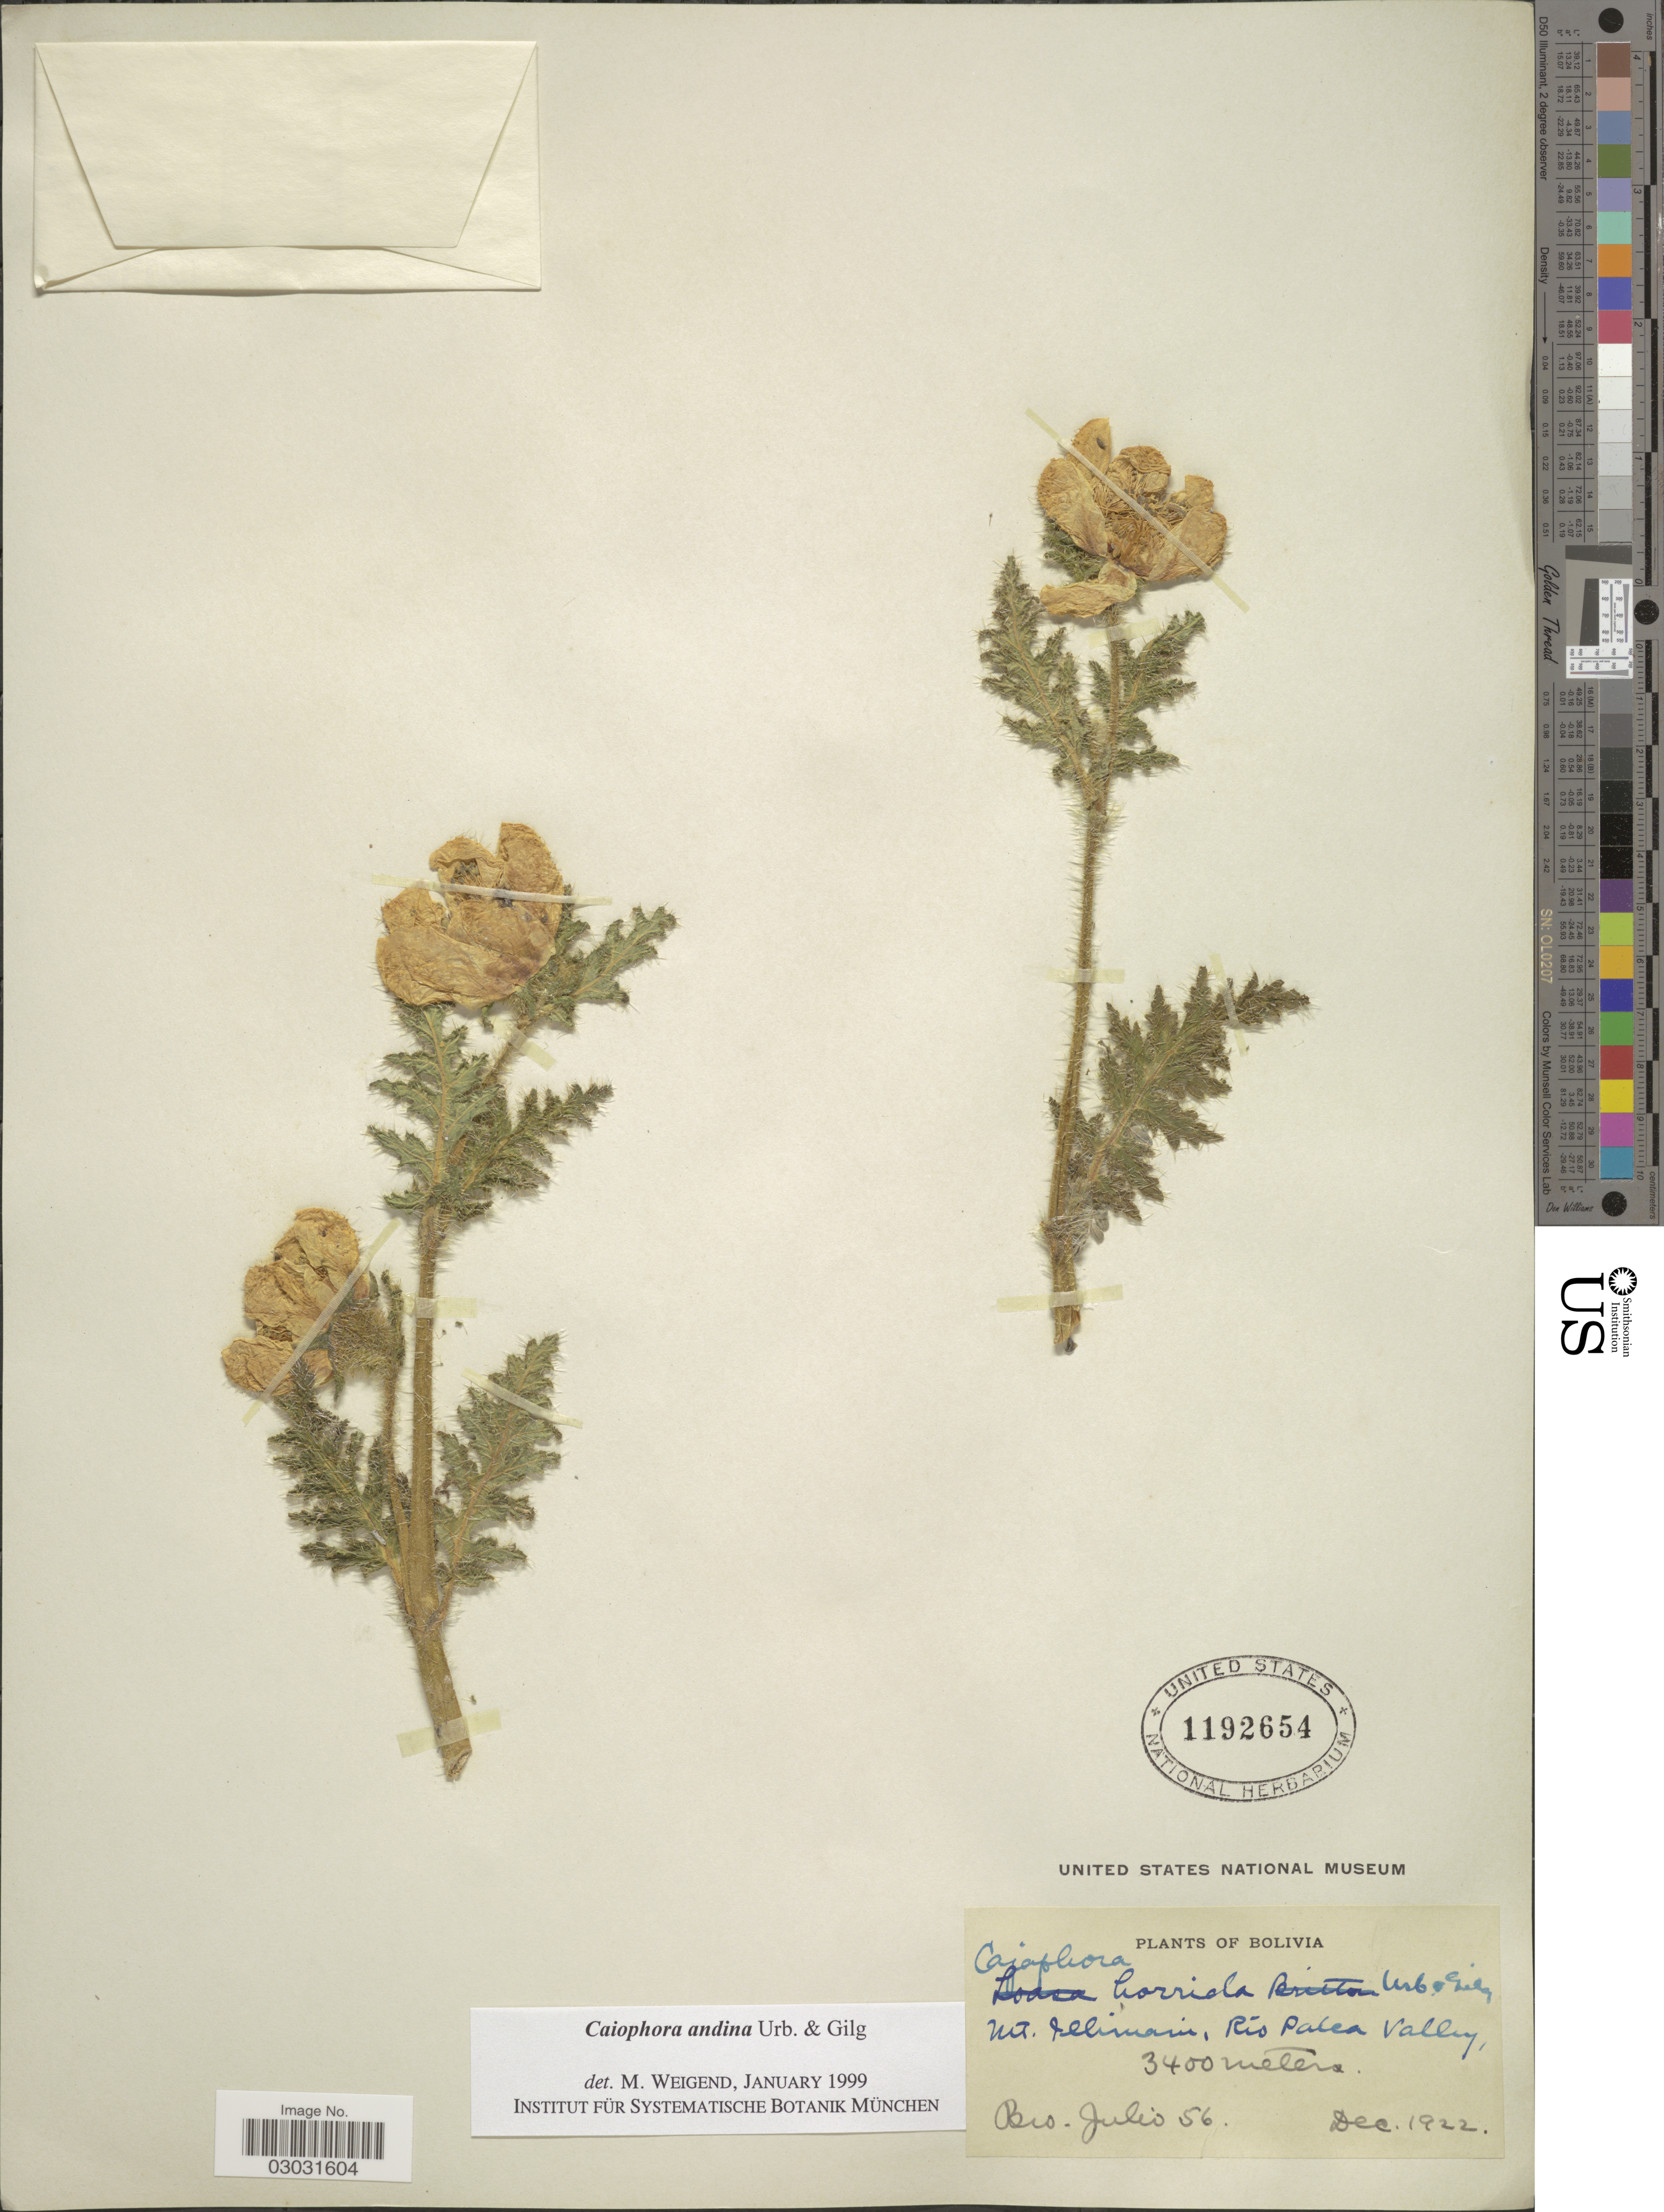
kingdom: Plantae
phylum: Tracheophyta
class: Magnoliopsida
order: Cornales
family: Loasaceae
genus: Caiophora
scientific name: Caiophora andina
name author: Urb. & Gilg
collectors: Bro. Julio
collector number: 56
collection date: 1922-12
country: Bolivia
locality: Mt. Illimani, Río Patea Valley.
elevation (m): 3400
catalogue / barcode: US 1192654